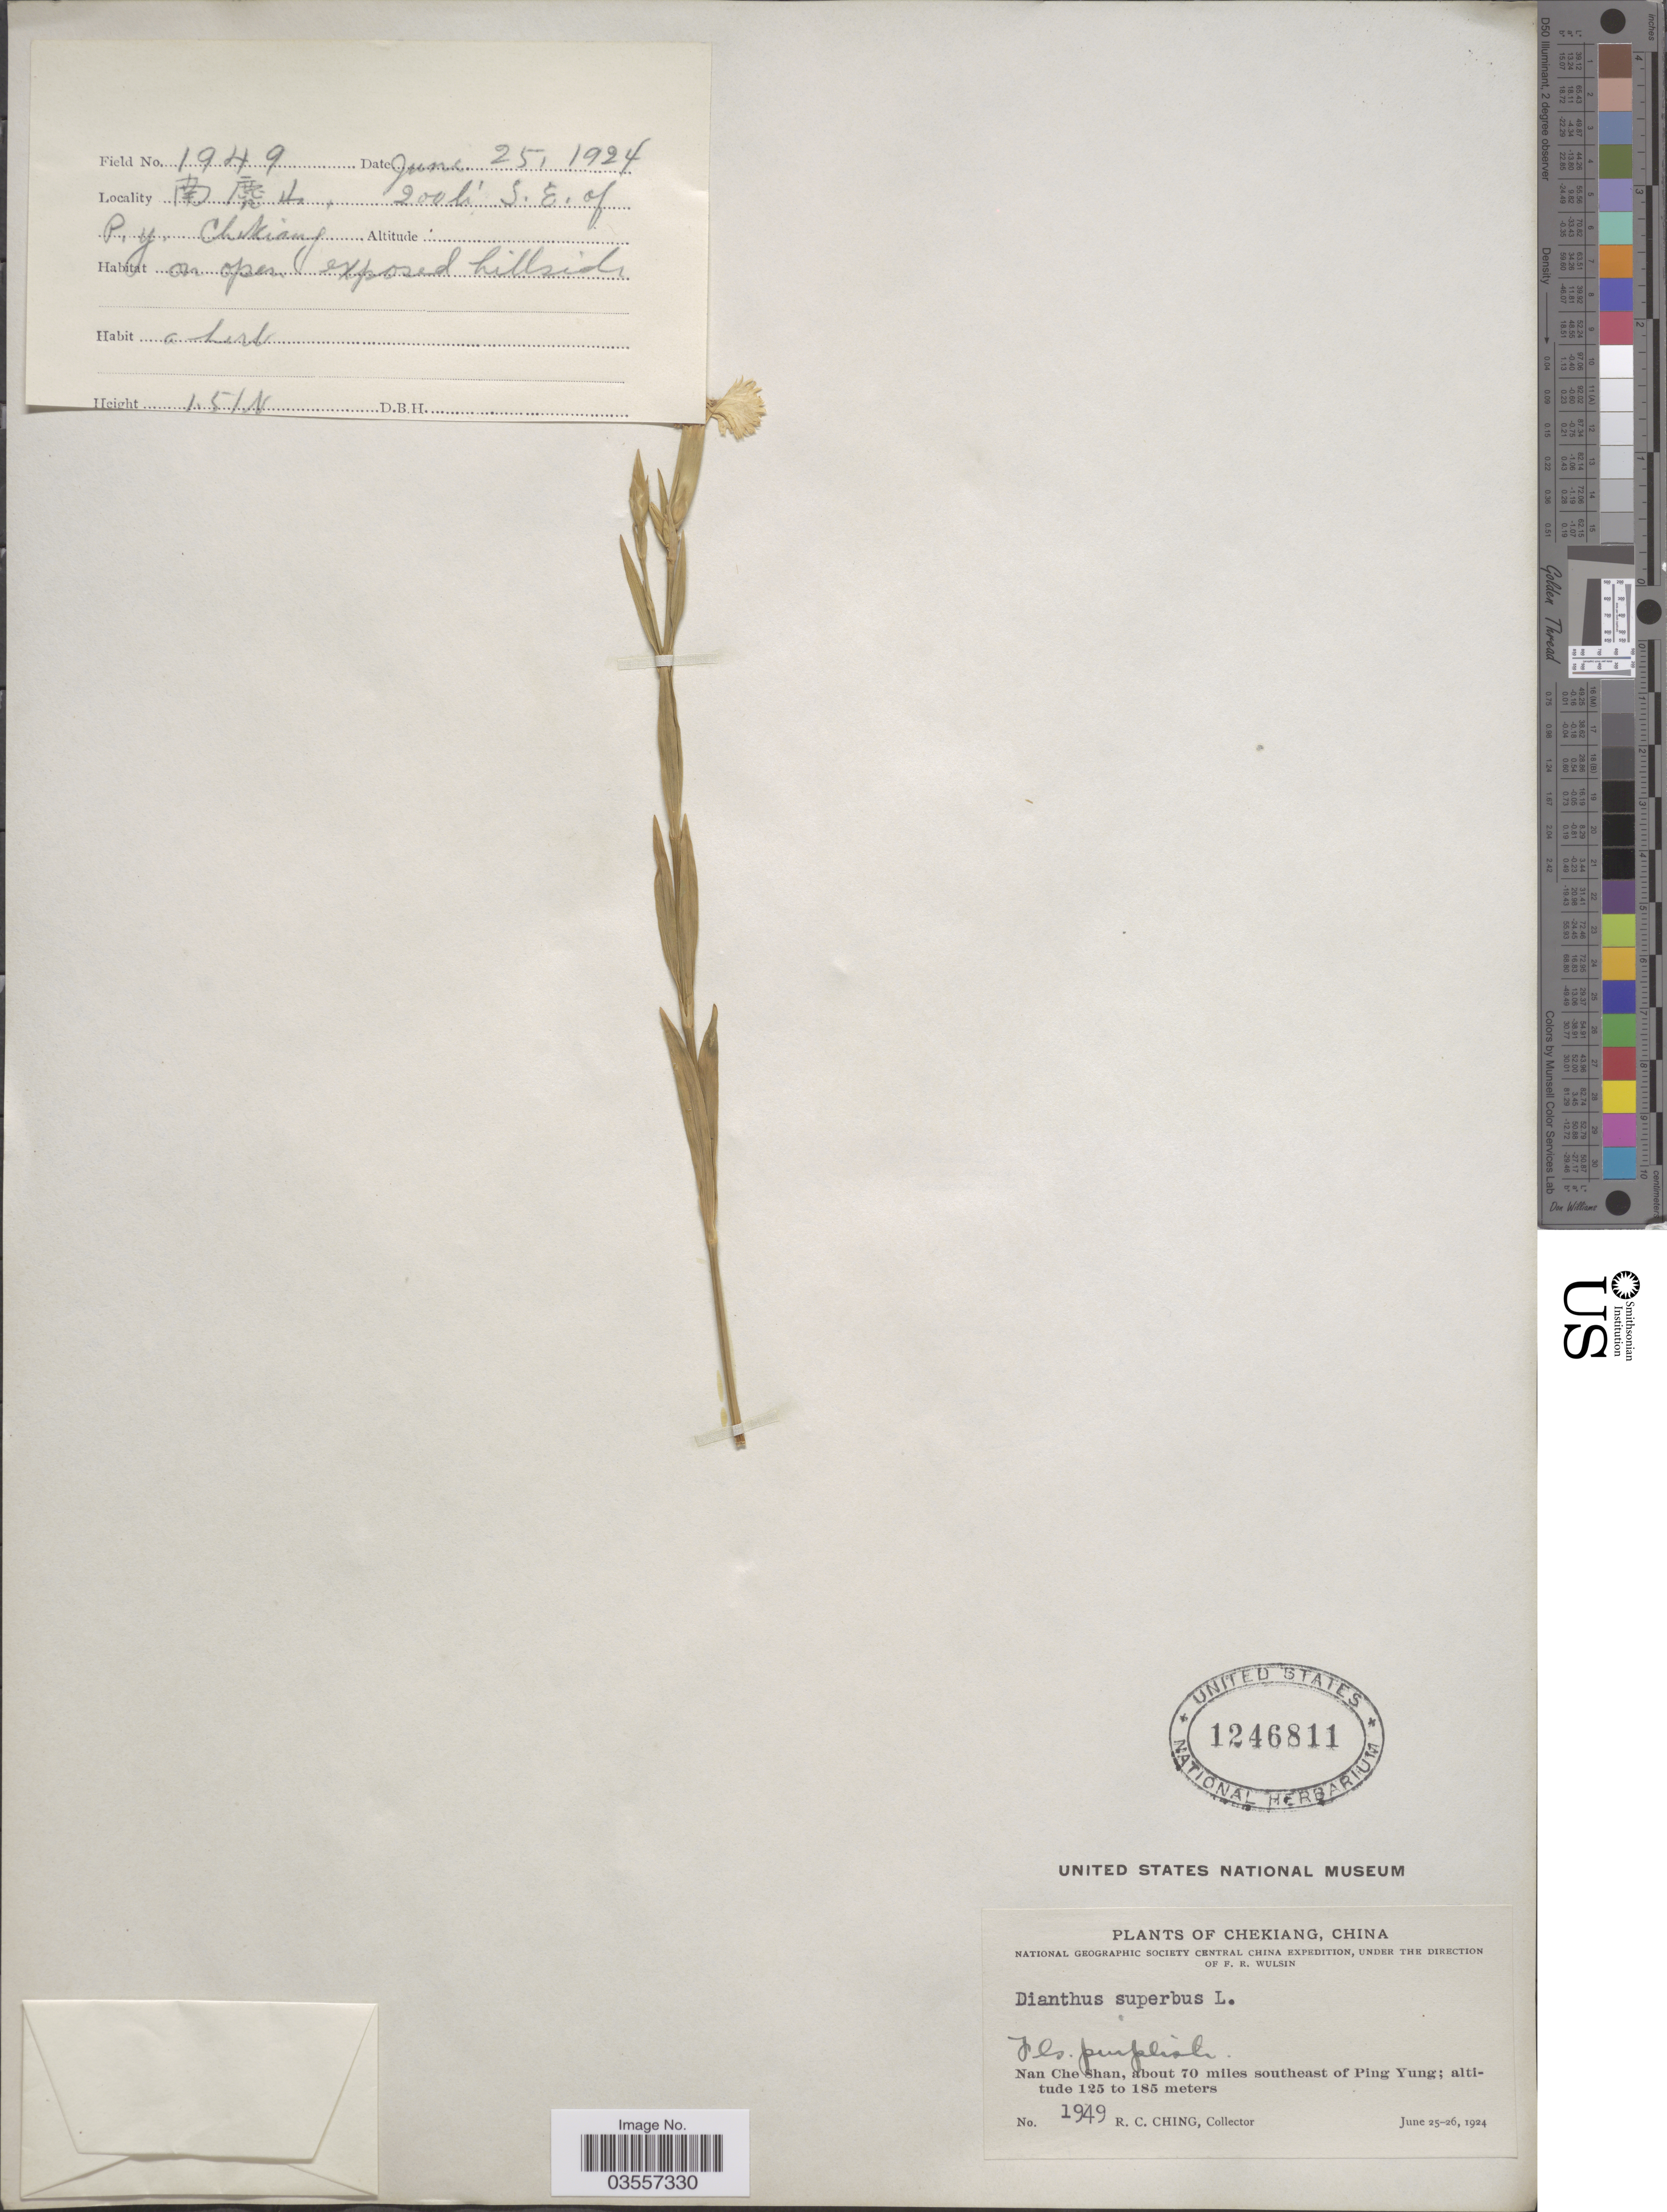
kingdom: Plantae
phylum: Tracheophyta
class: Magnoliopsida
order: Caryophyllales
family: Caryophyllaceae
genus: Dianthus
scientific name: Dianthus superbus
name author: L.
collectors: R. C. Ching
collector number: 1949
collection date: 1924-06-25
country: China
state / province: Zhejiang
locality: Chekiang. Nan Che Shan, about 70 miles southeast of Ping Yung. X, 200 li S. E. of P. y. Chekiang.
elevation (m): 125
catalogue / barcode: US 1246811